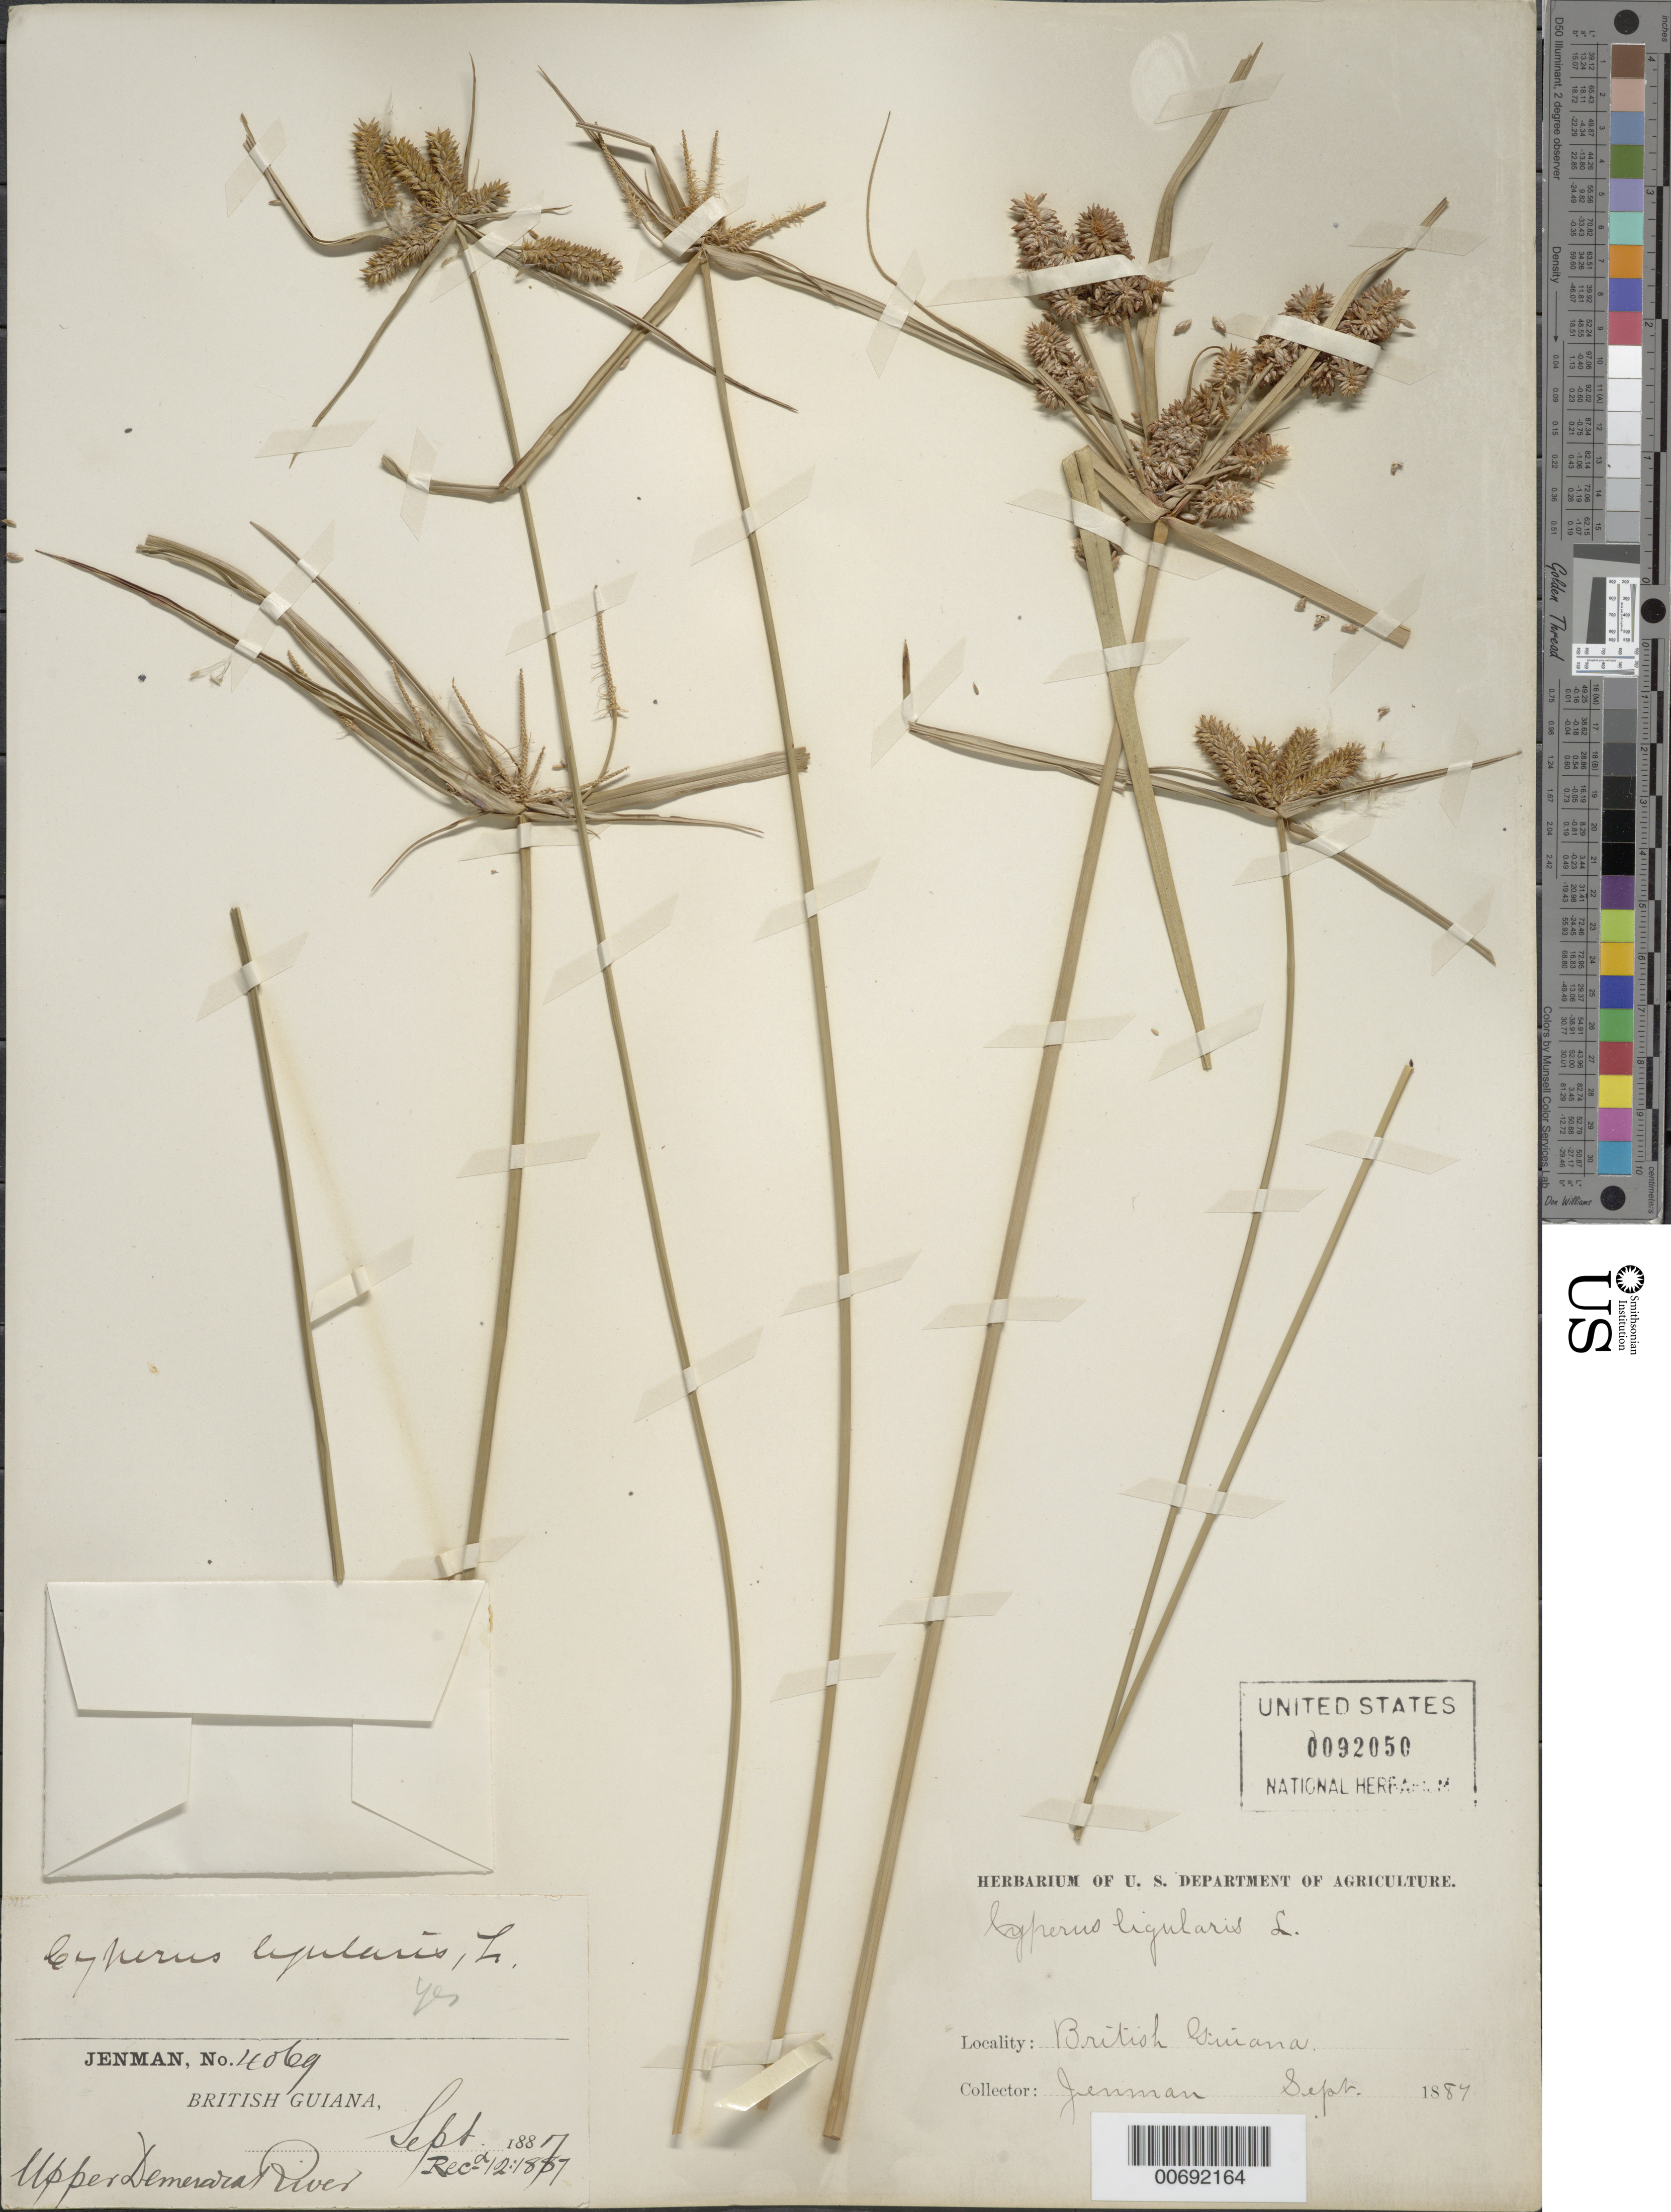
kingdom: Plantae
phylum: Tracheophyta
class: Liliopsida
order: Poales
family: Cyperaceae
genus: Cyperus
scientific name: Cyperus ligularis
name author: L.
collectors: G. S. Jenman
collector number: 4069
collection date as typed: September 1887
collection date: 1887-09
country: Guyana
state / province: U. Demerara-Berbice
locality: Upper Demerara River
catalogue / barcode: US 92050